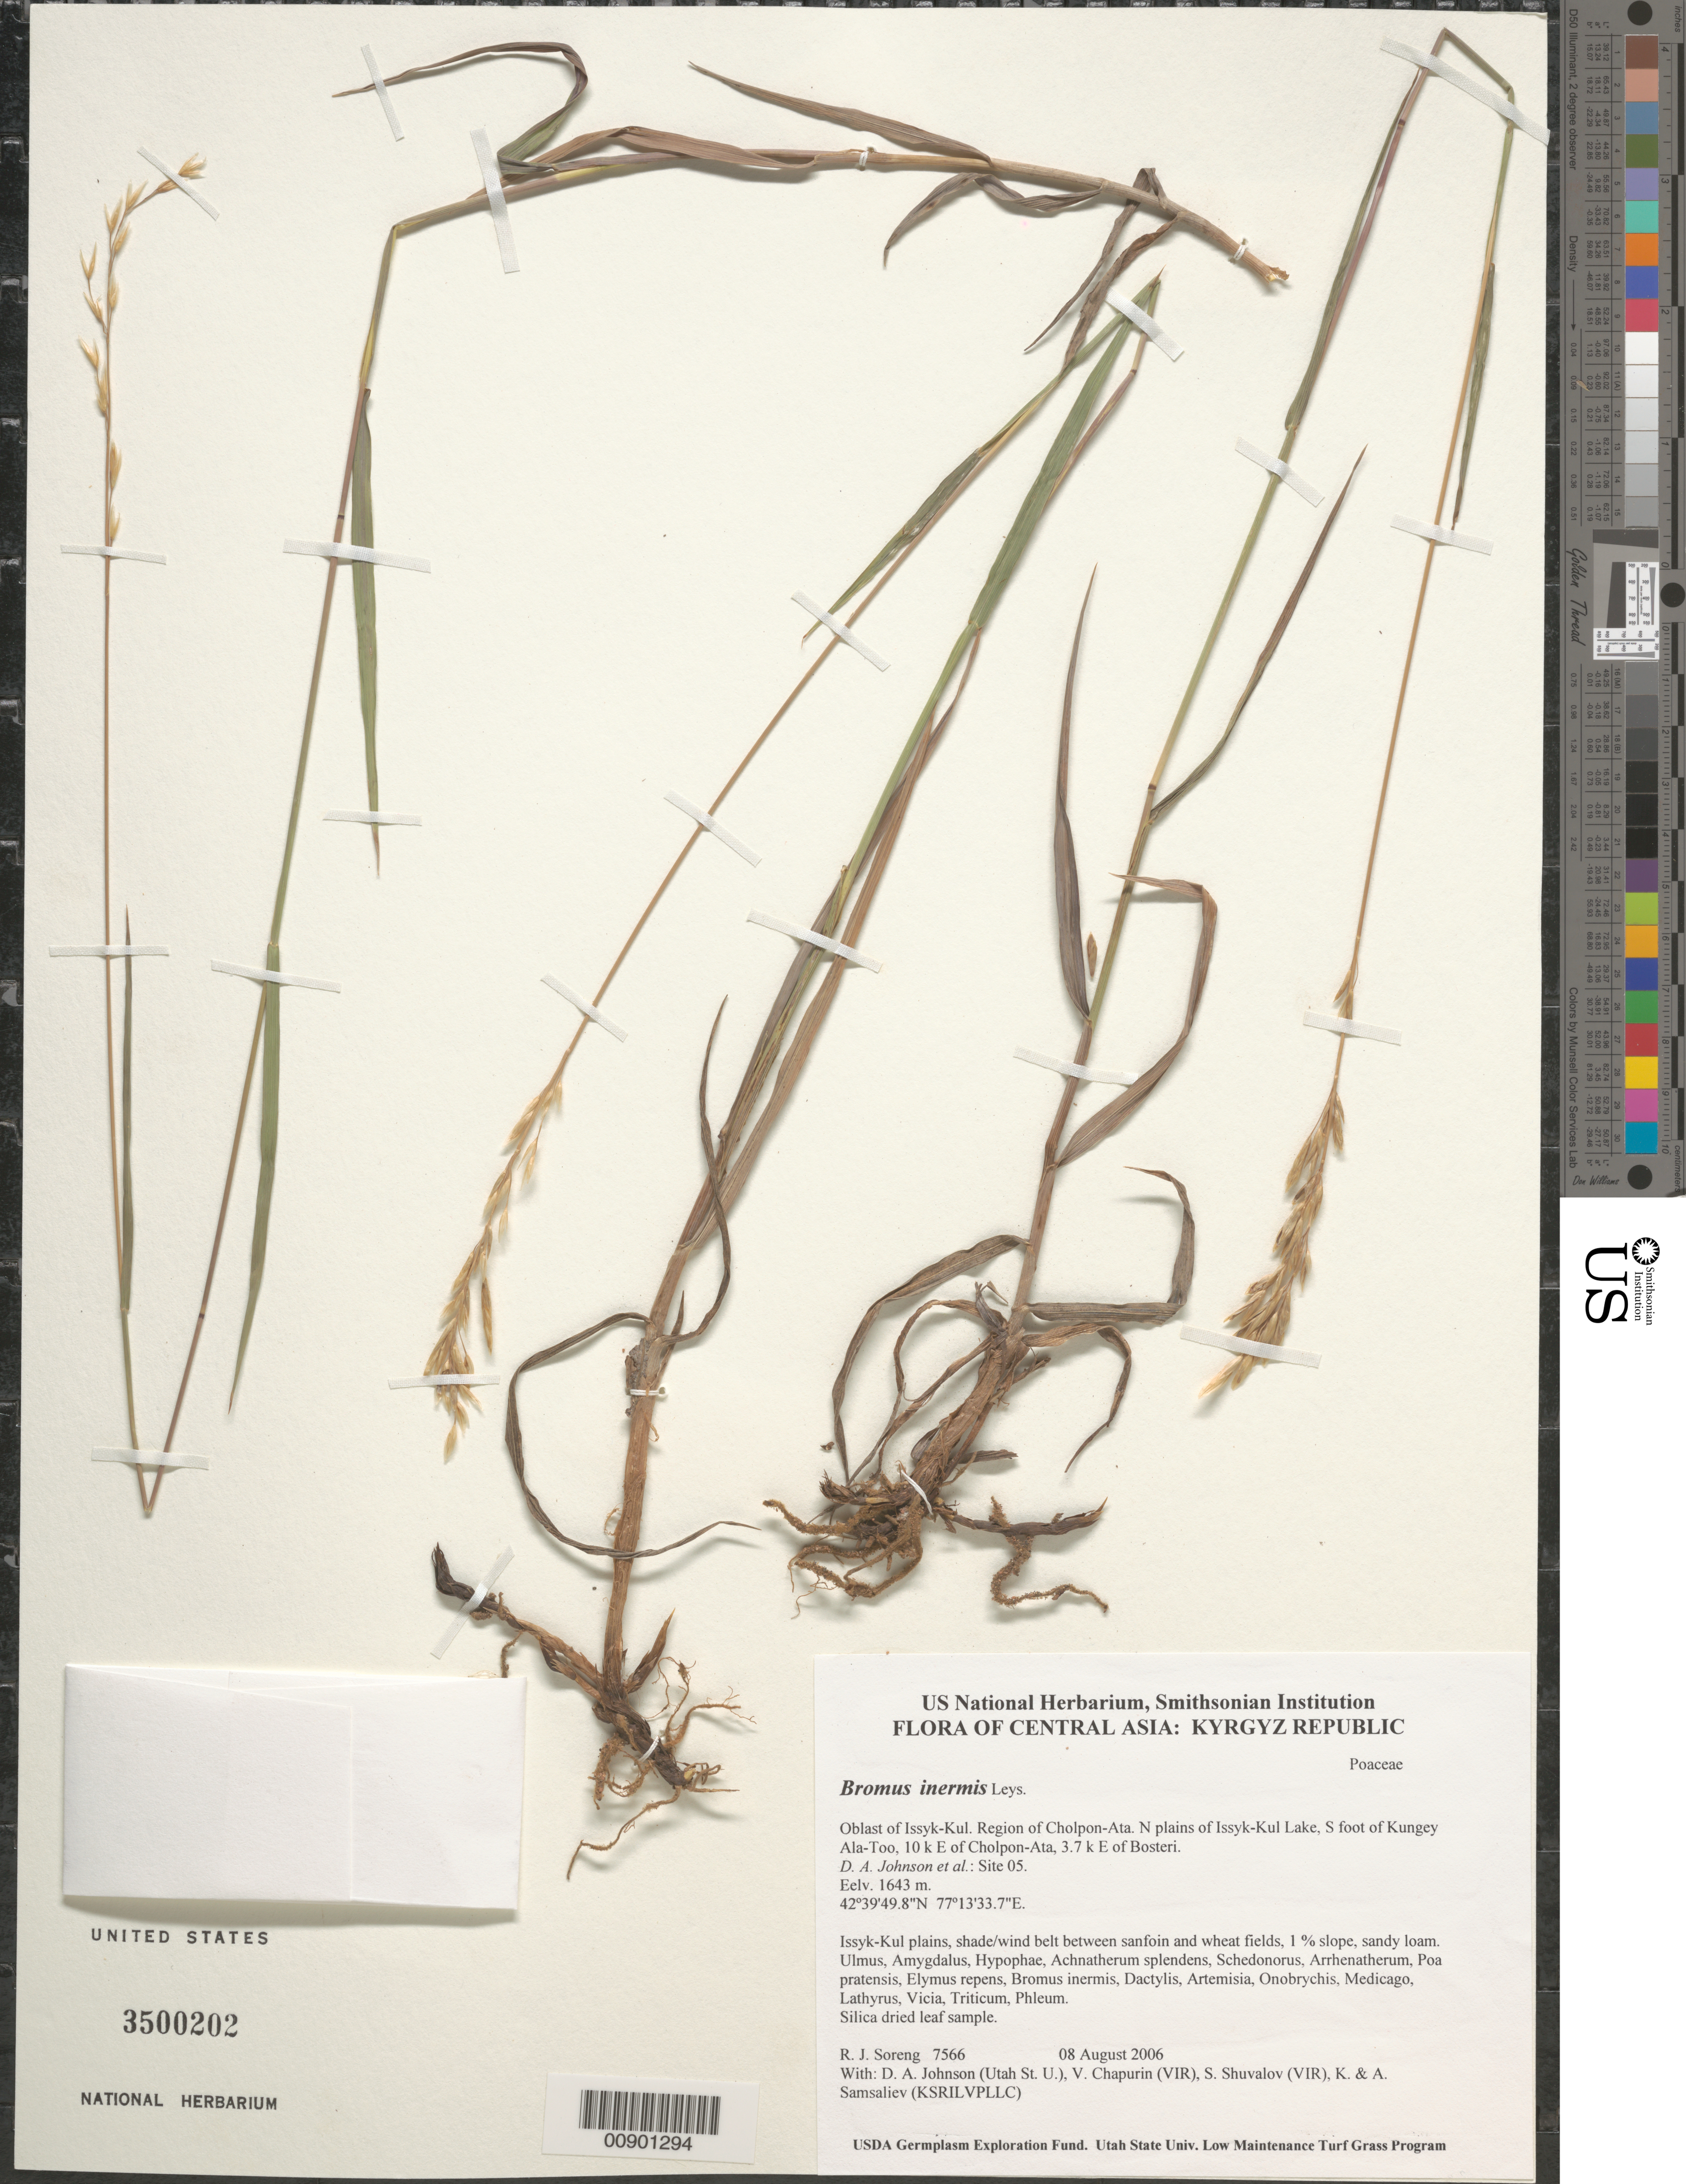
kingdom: Plantae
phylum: Tracheophyta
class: Liliopsida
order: Poales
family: Poaceae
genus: Bromus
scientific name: Bromus inermis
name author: Leyss.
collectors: R. J. Soreng, D. Johnson, S. Shuvalov, V. Chapurin, K. Samsaliev & A. Samsaliev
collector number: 7566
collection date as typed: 08 Aug 2006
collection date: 2006-08-08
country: Kyrgyzstan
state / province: Ysyk-Kol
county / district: Cholpon-Ata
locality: N plains of Issyk-Kul Lake, S foot of Kungey Ala-Too, 10 km E of Cholpon-Ata, 3.7 km E of Bosteri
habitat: Issyk-Kul plains, shade/wind belt between sanfoin and wheat fields, 1 % slope, sandy loam.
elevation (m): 1643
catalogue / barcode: US 3500202